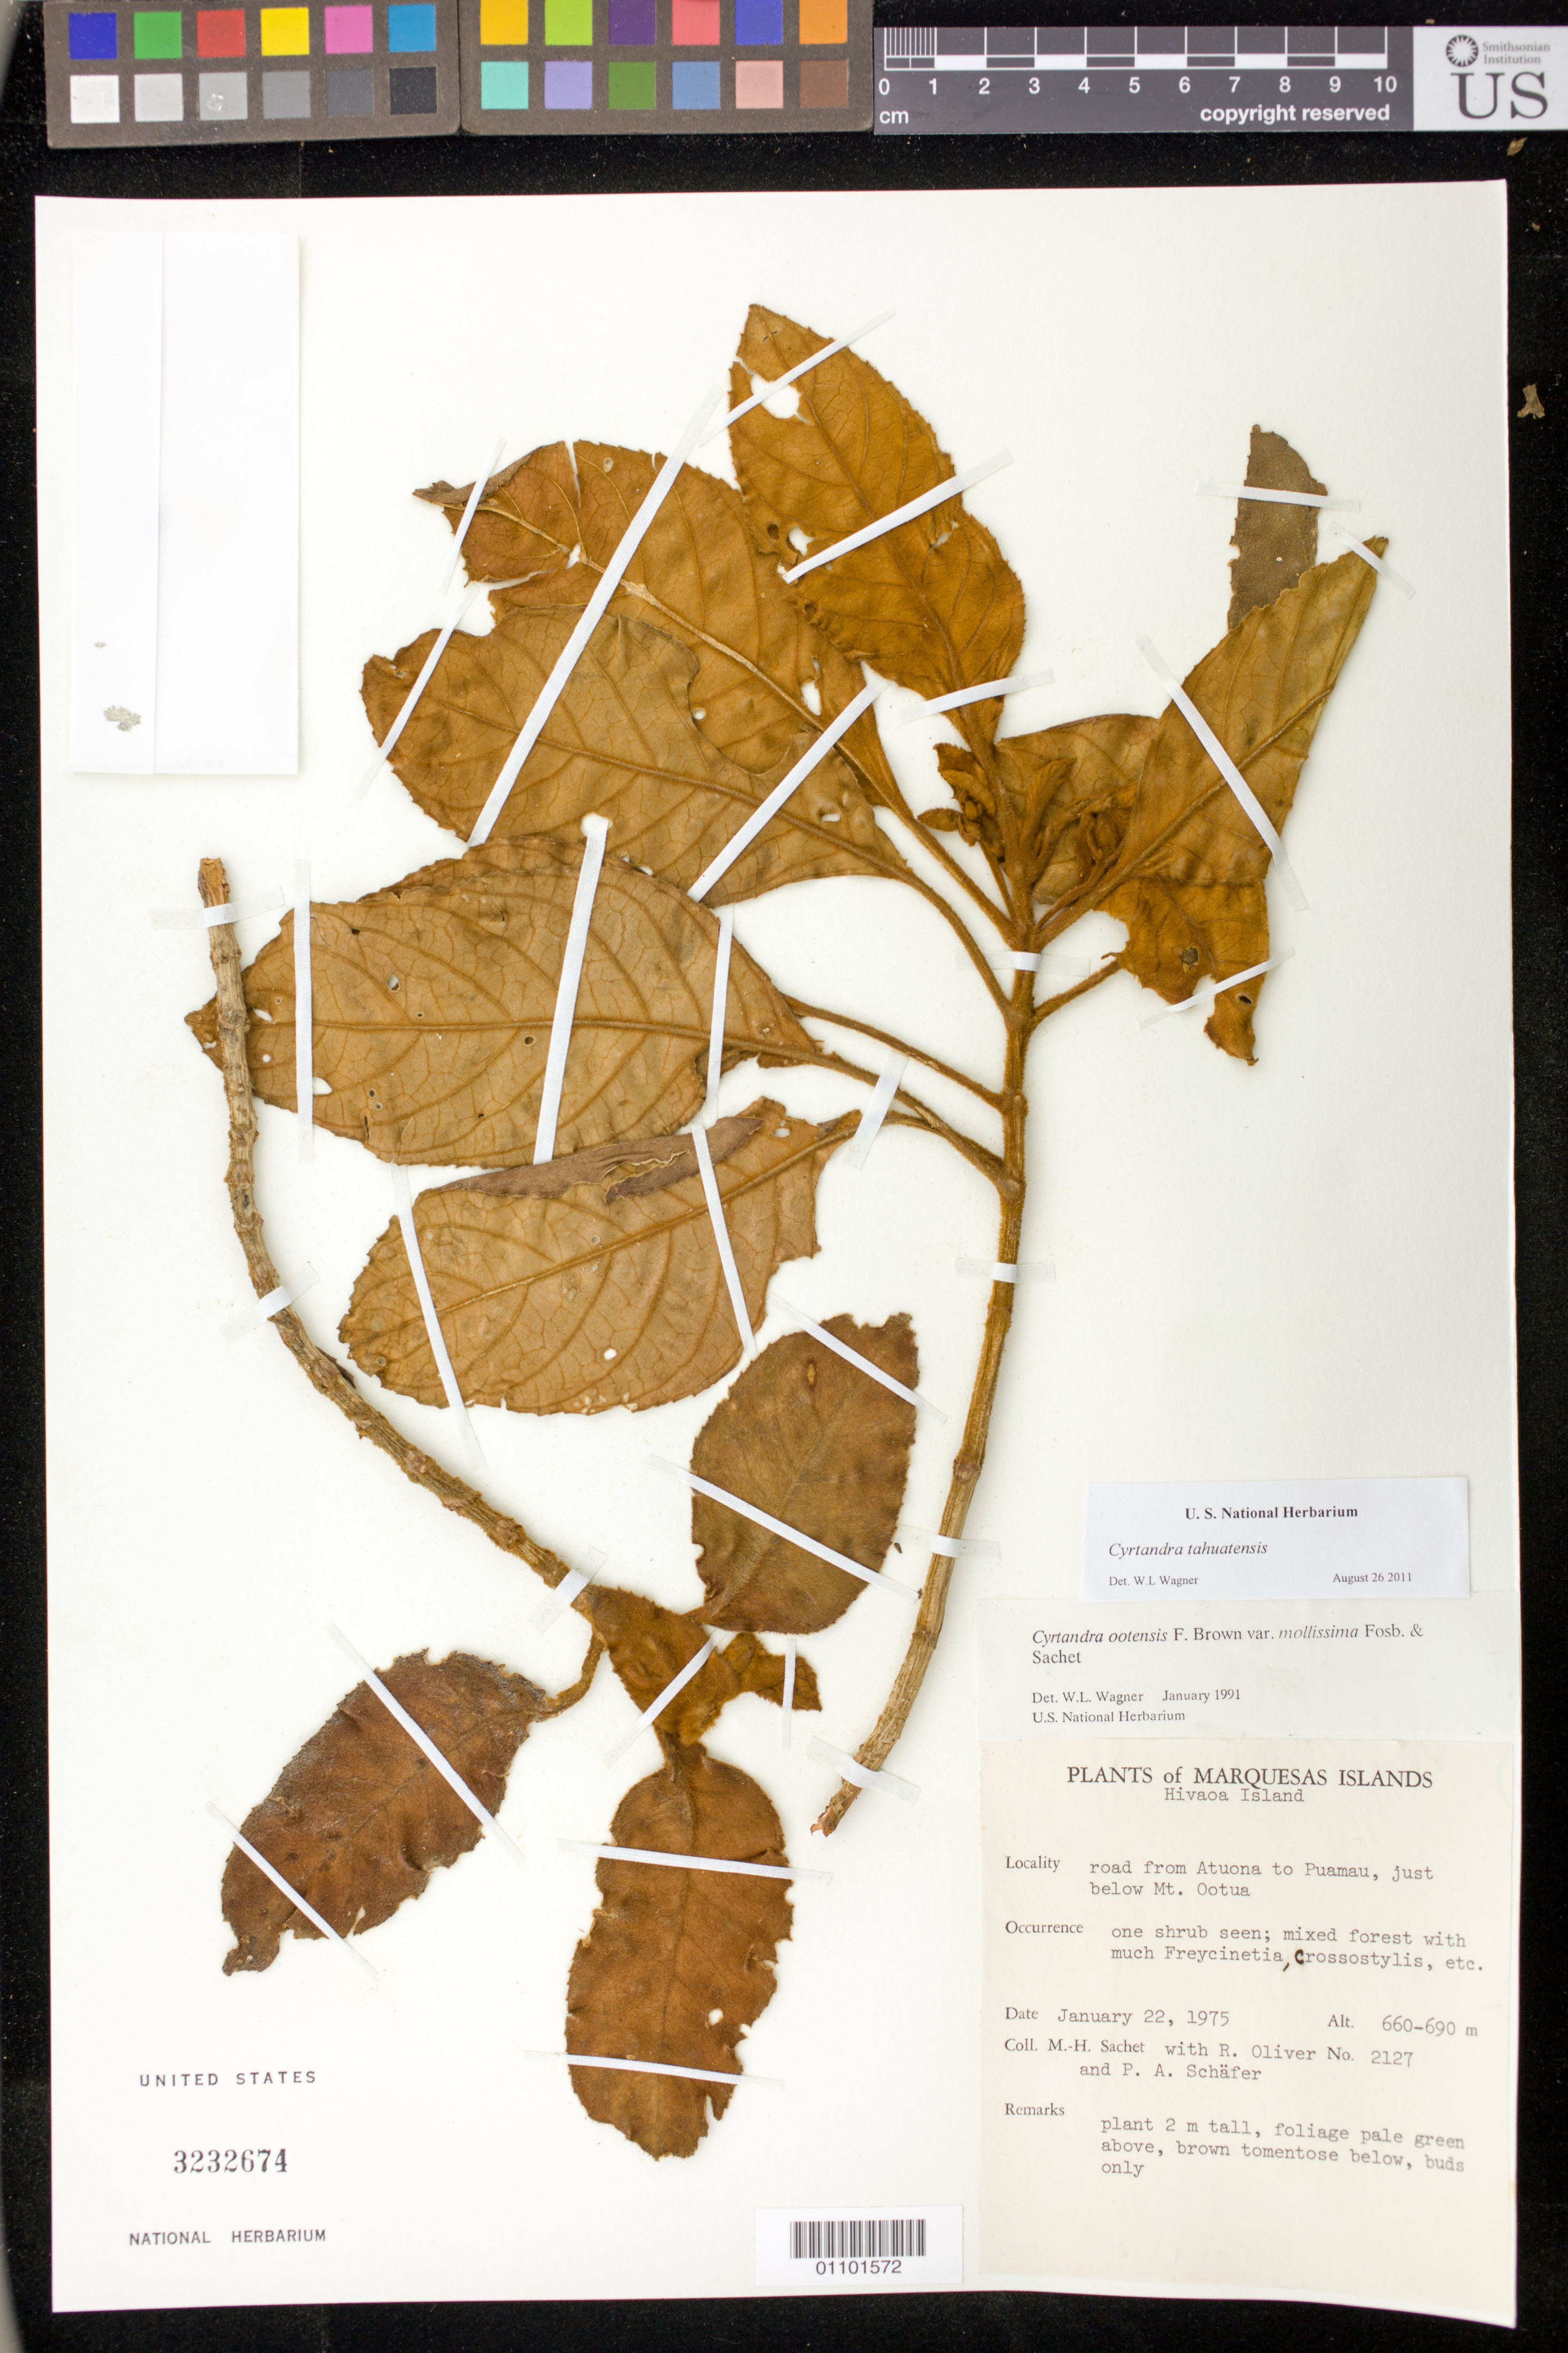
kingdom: Plantae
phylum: Tracheophyta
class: Magnoliopsida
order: Lamiales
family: Gesneriaceae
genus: Cyrtandra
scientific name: Cyrtandra tahuatensis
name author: Fosberg & Sachet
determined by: Wagner, W. L., (BOT), Smithsonian Institution - National Museum of Natural History (UNITED STATES)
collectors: M.-H. Sachet, R. L. Oliver & P. A. Schäfer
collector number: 2127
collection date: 1975-01-22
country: French Polynesia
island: Hiva Oa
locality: Road from Atuona to Puamau, just below Mt. Ootua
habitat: One shrub seen, mixed forest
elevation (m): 660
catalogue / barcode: US 3232674